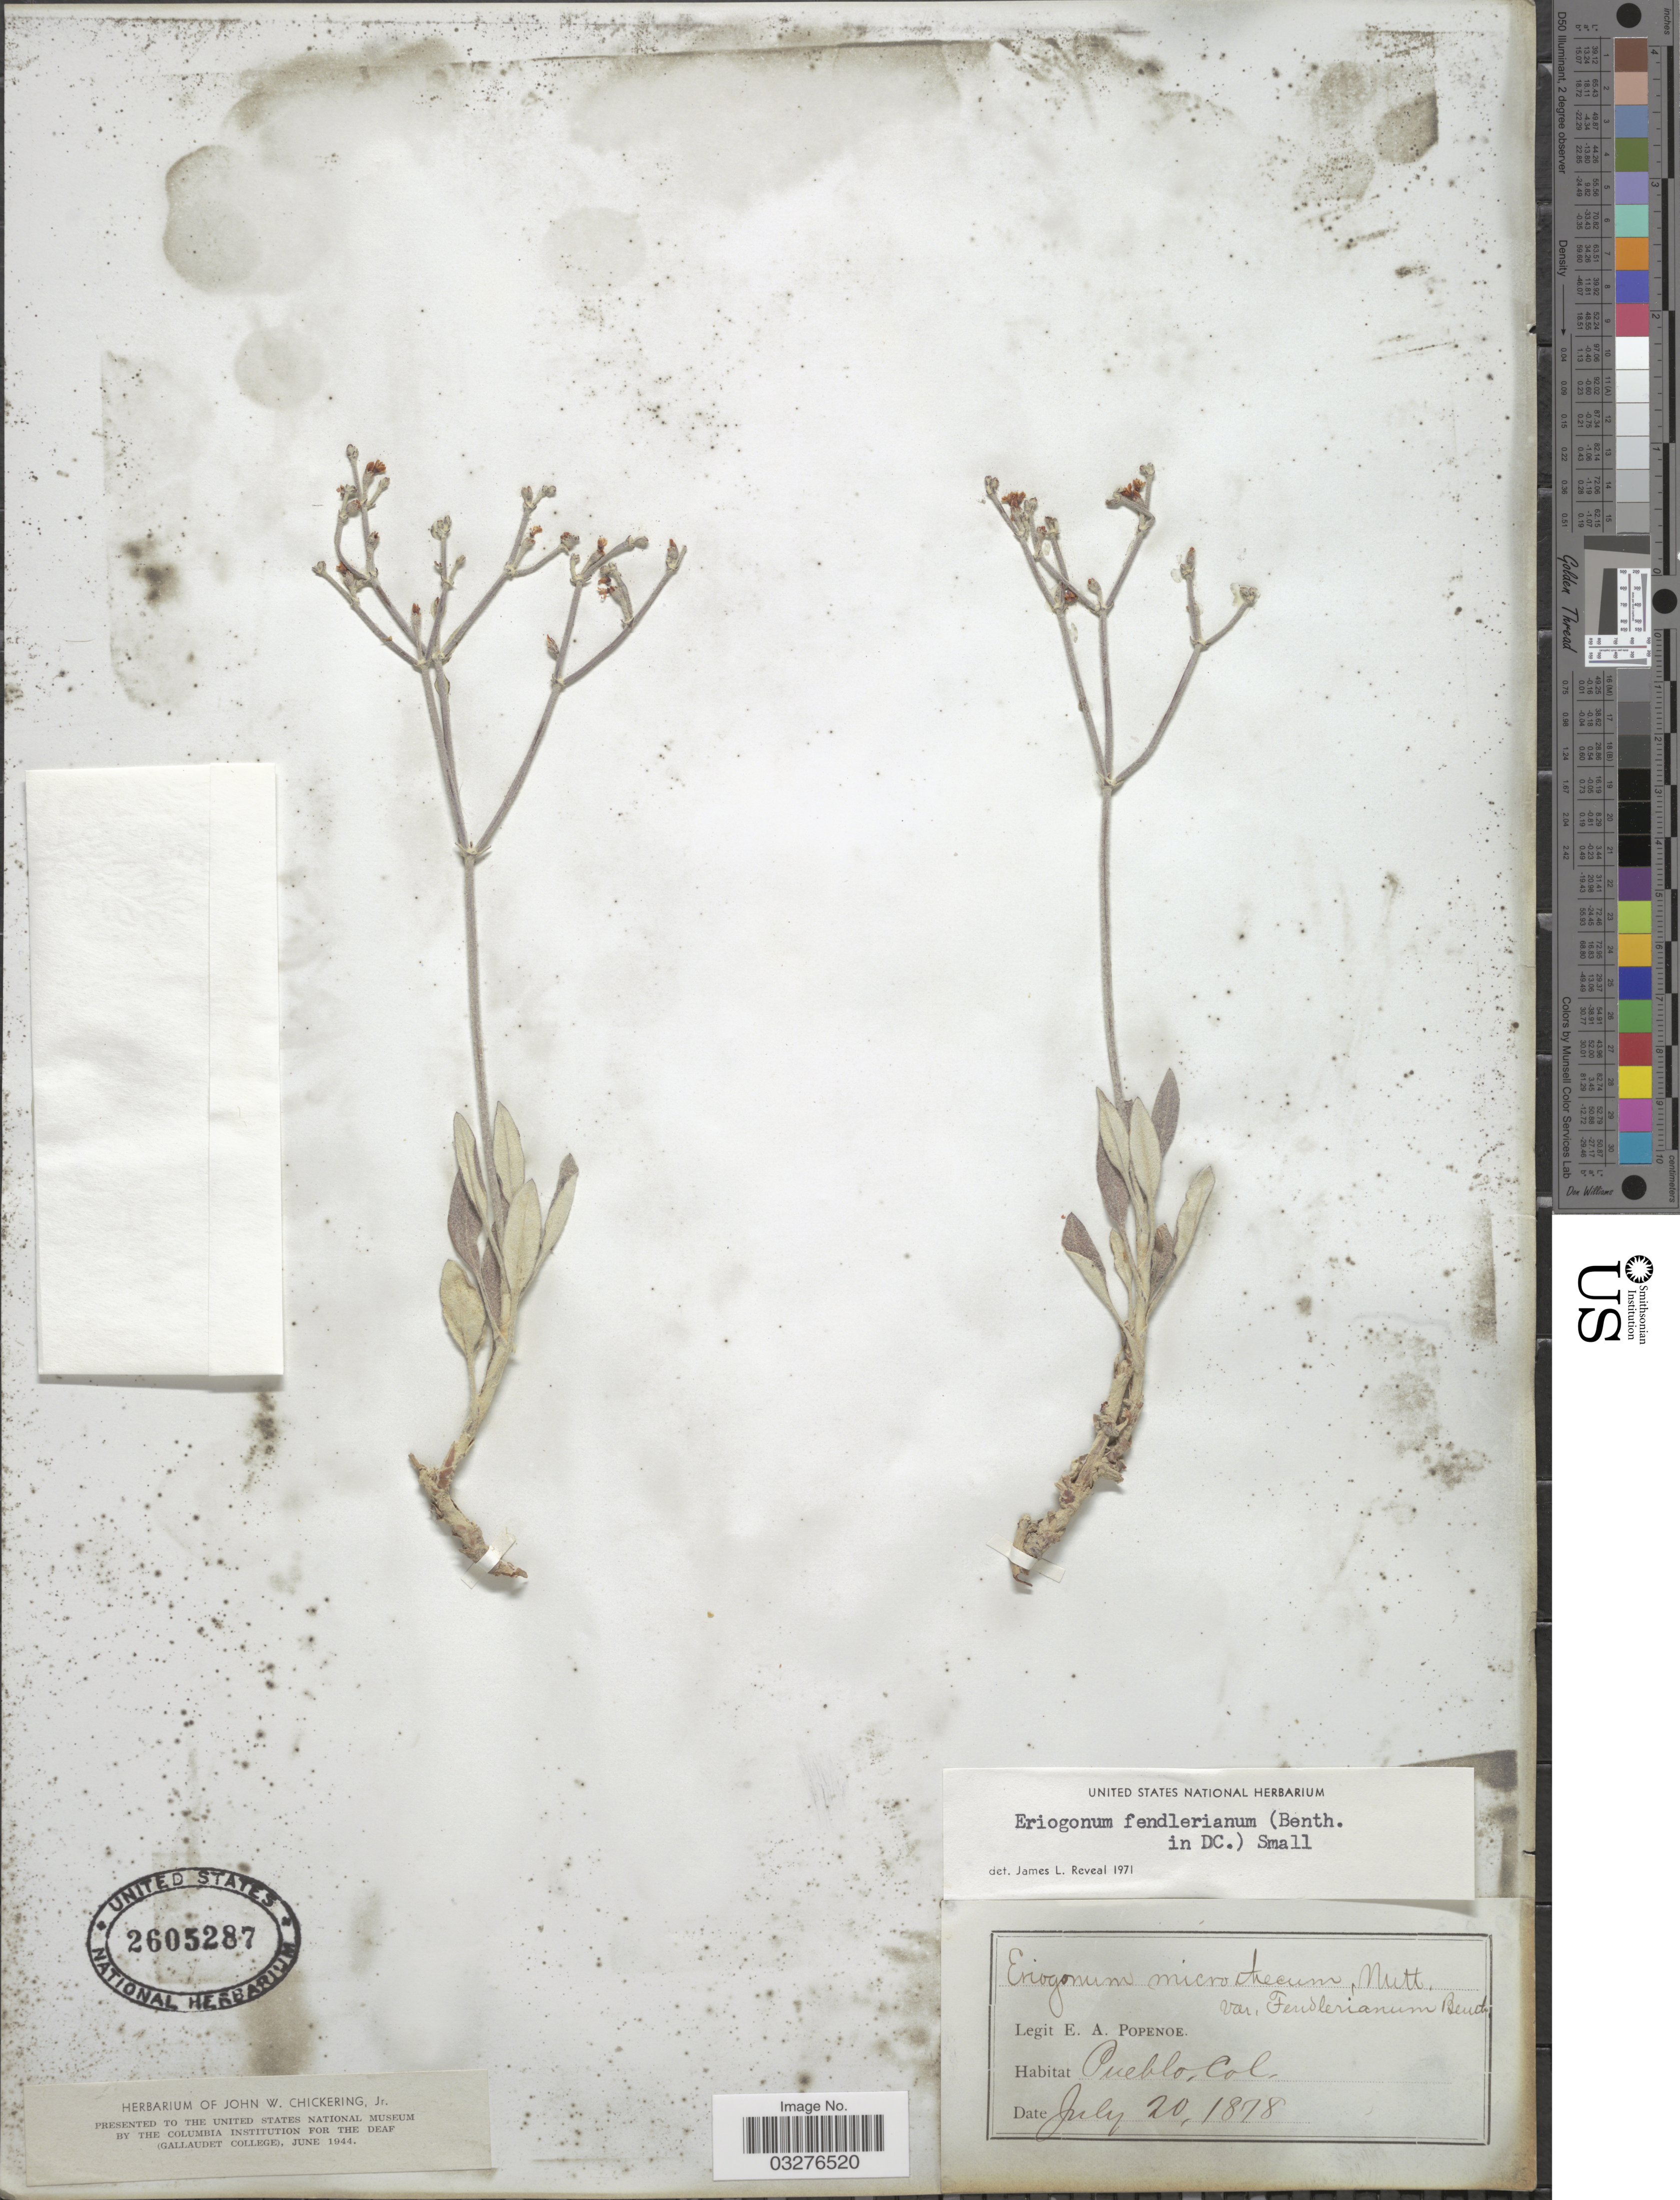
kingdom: Plantae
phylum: Tracheophyta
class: Magnoliopsida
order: Caryophyllales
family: Polygonaceae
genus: Eriogonum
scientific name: Eriogonum fendlerianum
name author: (Benth.) Small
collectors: E. A. Popenoe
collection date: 1878-07-20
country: United States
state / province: Colorado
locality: Pueblo.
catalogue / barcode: US 2605287